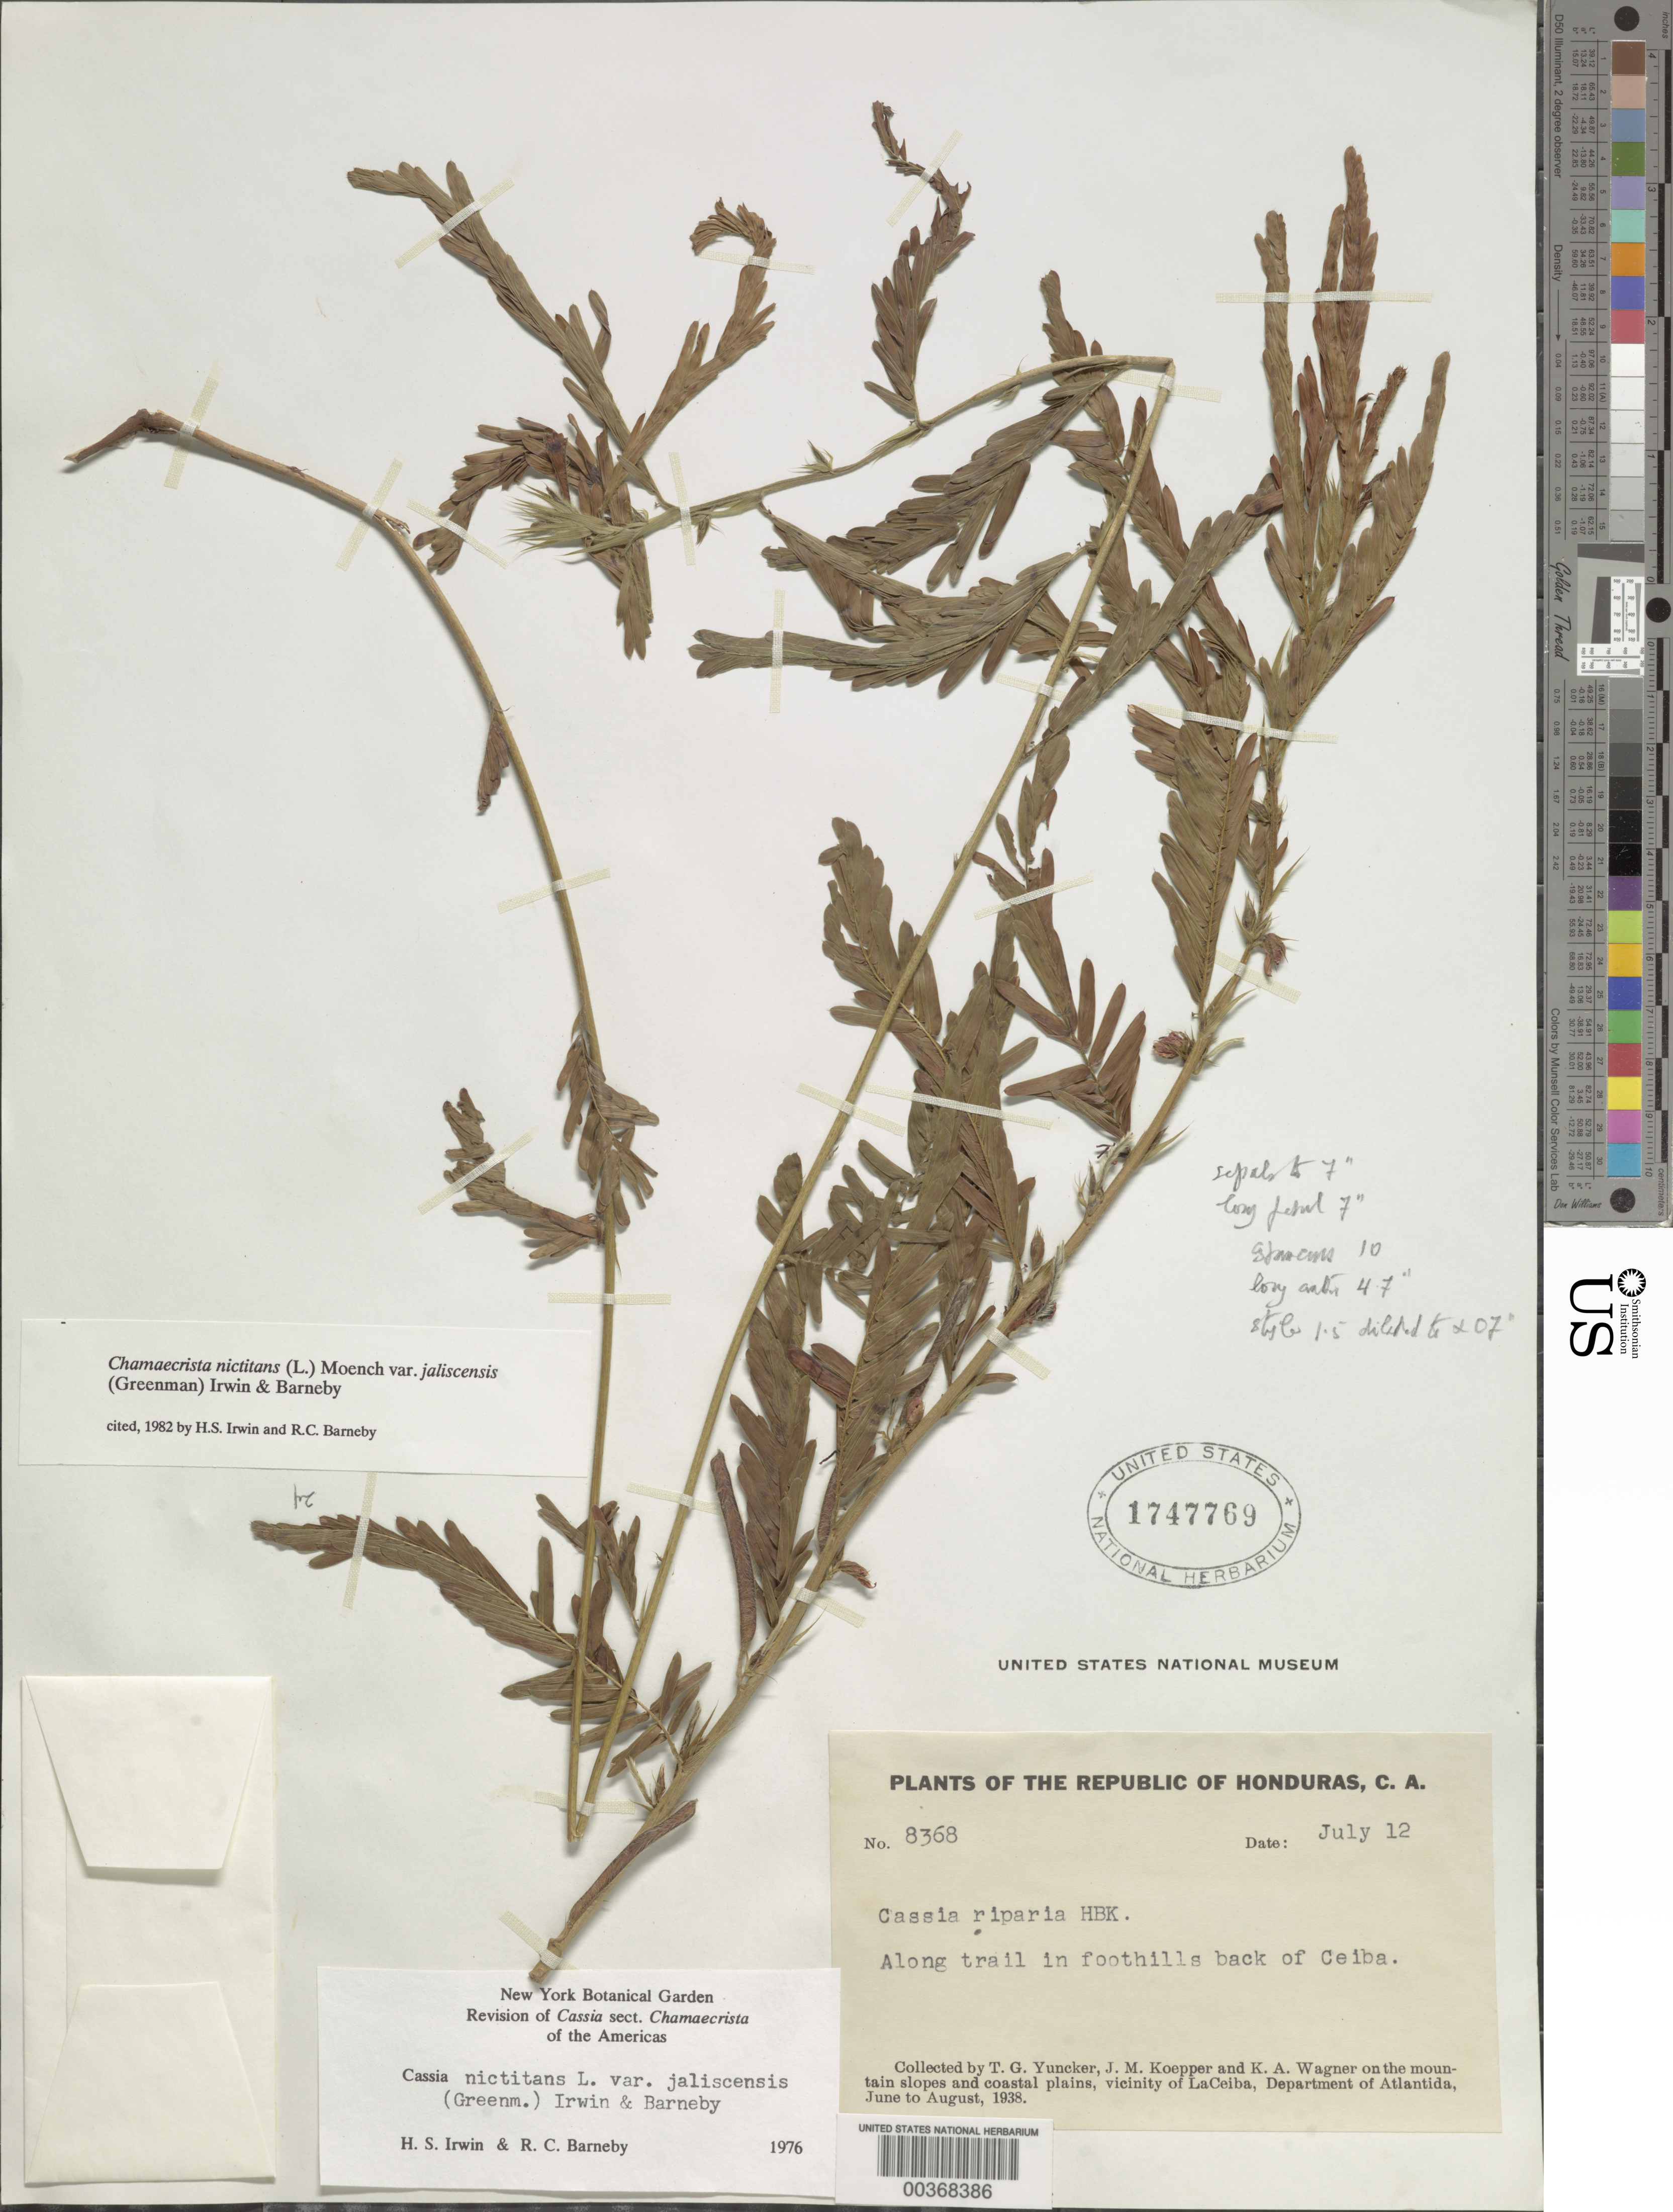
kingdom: Plantae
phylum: Tracheophyta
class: Magnoliopsida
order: Fabales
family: Fabaceae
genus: Chamaecrista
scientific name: Chamaecrista nictitans var. jaliscensis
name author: (Greenm.) H.S. Irwin & Barneby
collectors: T. G. Yuncker, J. M. Koepper & K. A. Wagner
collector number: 8368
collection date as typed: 12 Jul 1938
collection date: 1938-07-12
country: Honduras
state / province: Atlántida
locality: Vicinity of La Ceiba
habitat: Mountain slopes and coastal plains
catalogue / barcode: US 1747769